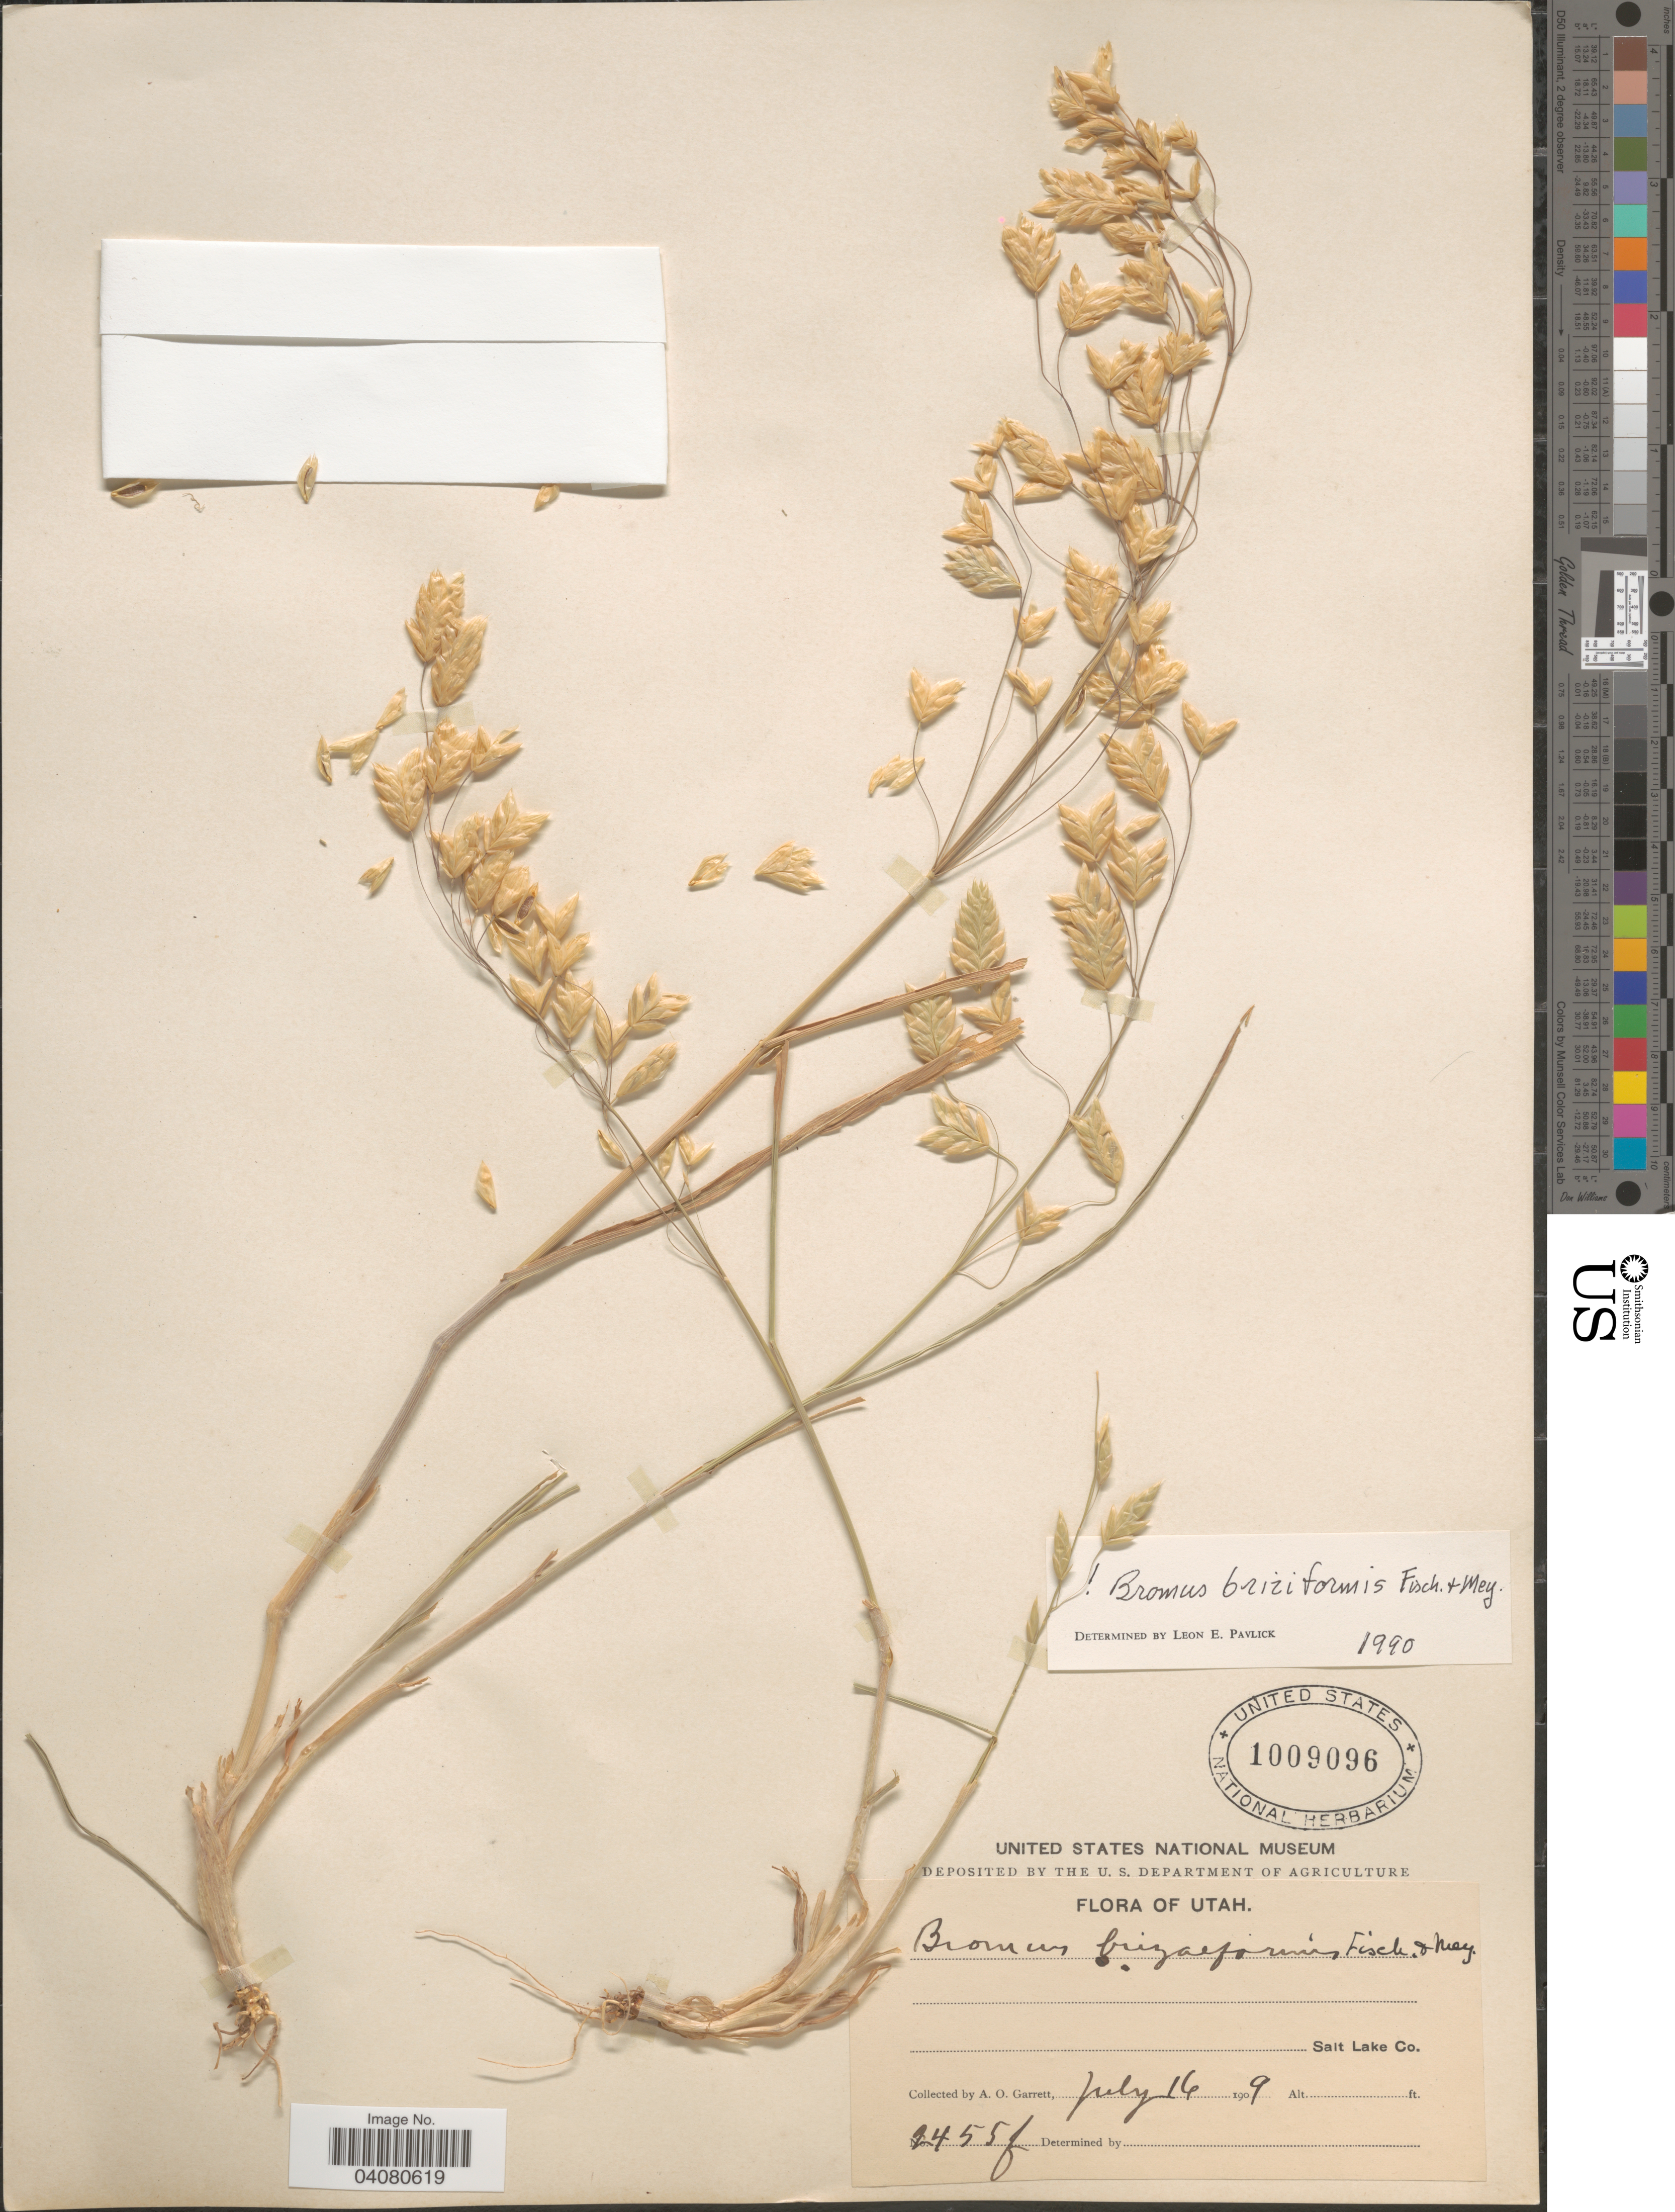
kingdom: Plantae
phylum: Tracheophyta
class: Liliopsida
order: Poales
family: Poaceae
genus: Bromus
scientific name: Bromus briziformis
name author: Fisch. & C.A. Mey.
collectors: A. O. Garrett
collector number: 2455f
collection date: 1909-07-16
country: United States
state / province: Utah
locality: Salt Lake Co.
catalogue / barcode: US 1009096